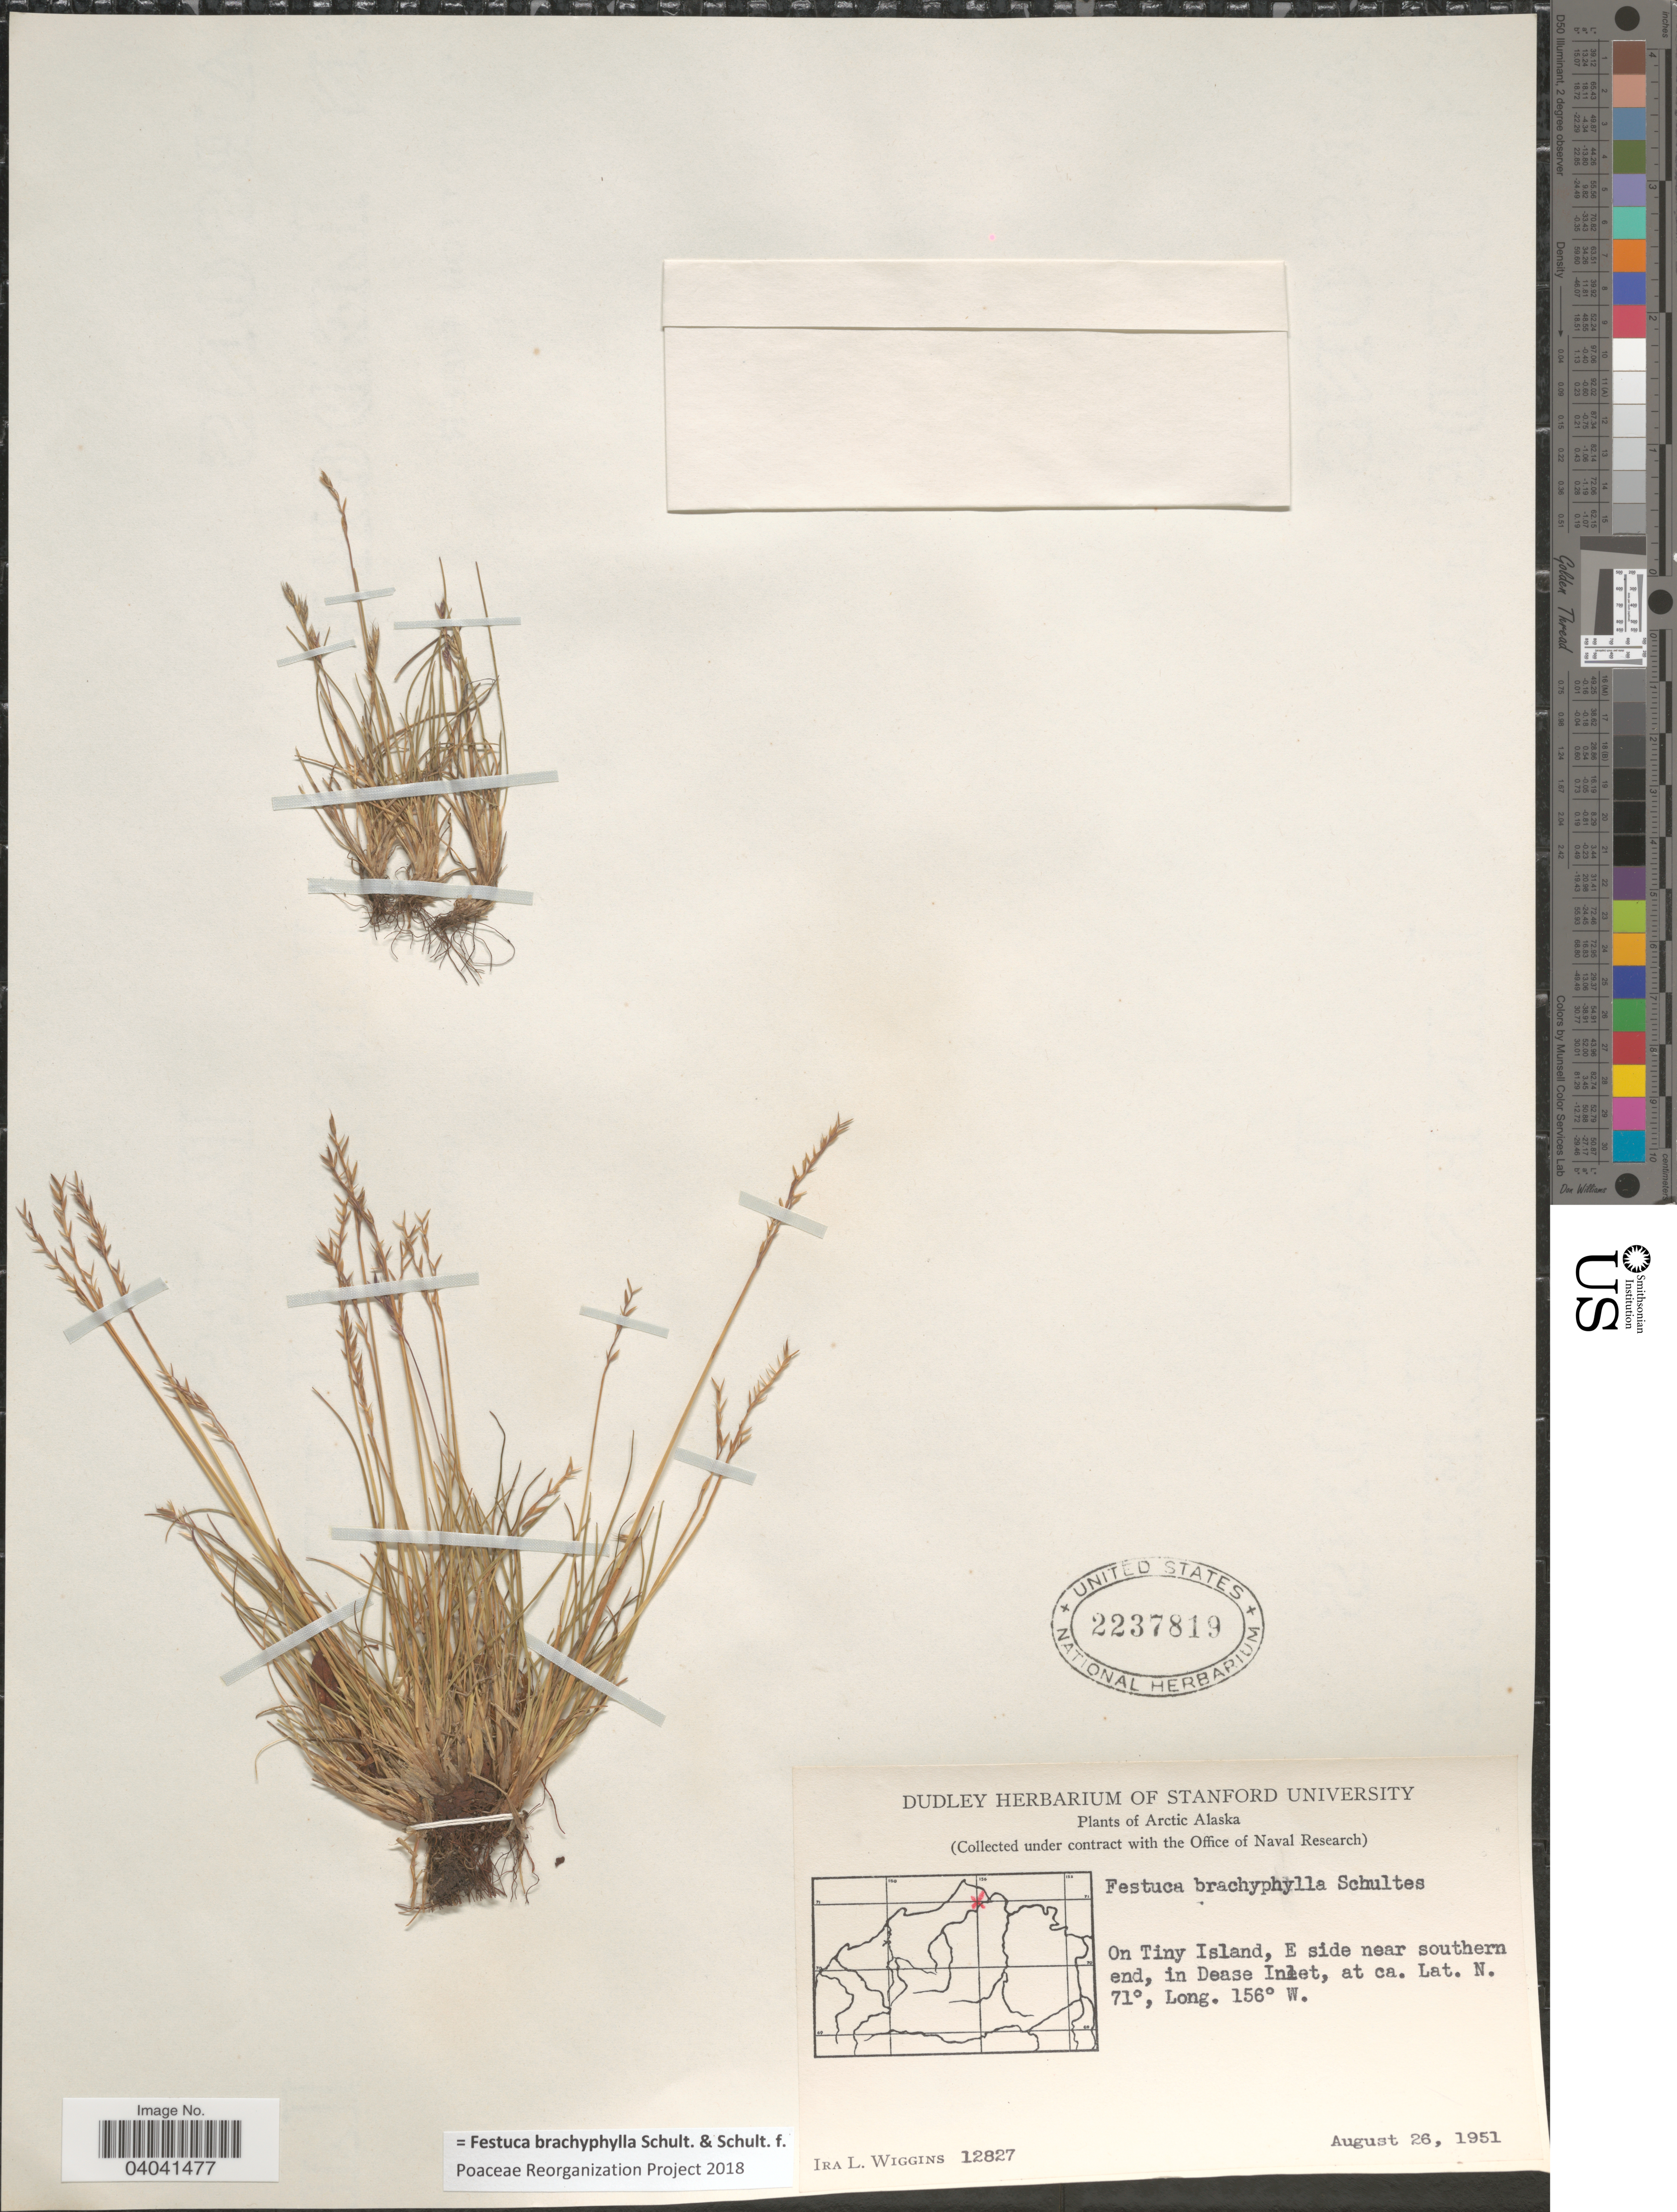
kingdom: Plantae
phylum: Tracheophyta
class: Liliopsida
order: Poales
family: Poaceae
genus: Festuca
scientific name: Festuca brachyphylla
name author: Schult. & Schult. f.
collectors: I. L. Wiggins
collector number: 12827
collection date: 1951-08-26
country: United States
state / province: Alaska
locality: Arctic Alaska. On Tiny Island, E side near southern end, in Dease Inlet.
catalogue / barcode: US 2237819